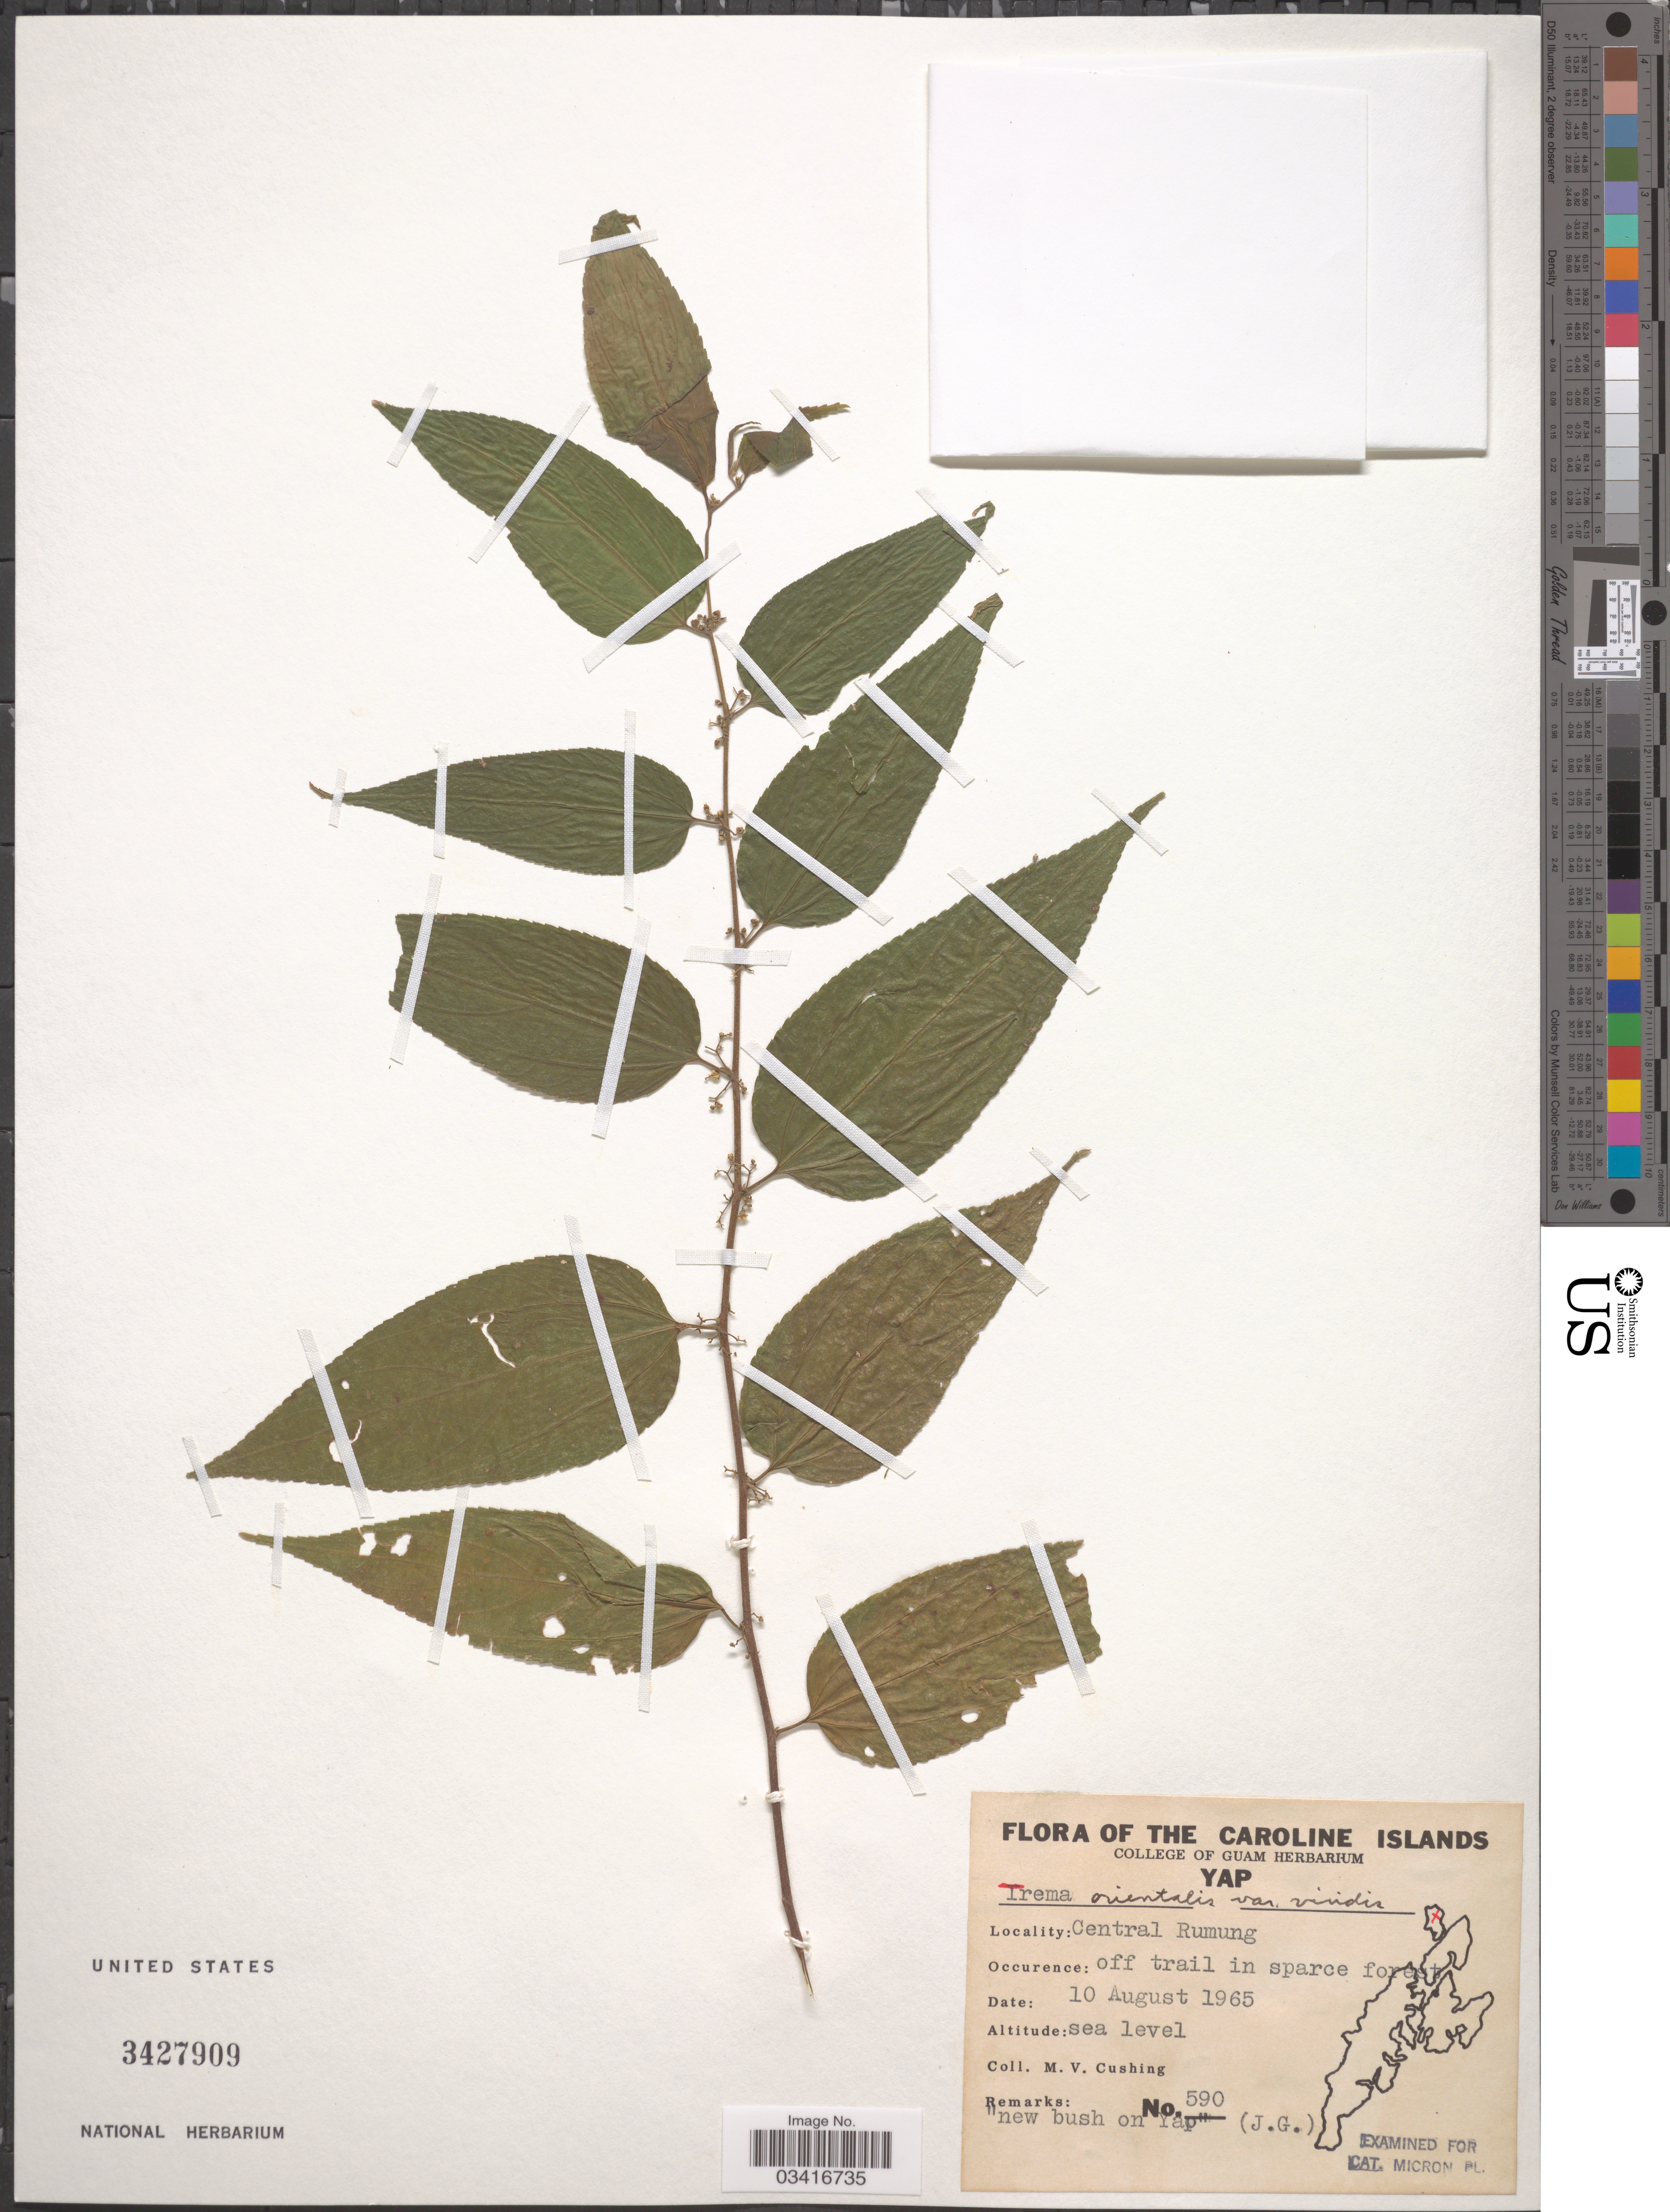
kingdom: Plantae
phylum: Tracheophyta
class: Magnoliopsida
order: Rosales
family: Cannabaceae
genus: Trema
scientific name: Trema orientale var. viridis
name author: (L.) Blume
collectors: M. V. Cushing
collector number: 590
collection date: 1965-08-10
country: Micronesia, Federated States of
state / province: Yap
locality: The Caroline Islands. Central Rumung.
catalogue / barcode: US 3427909